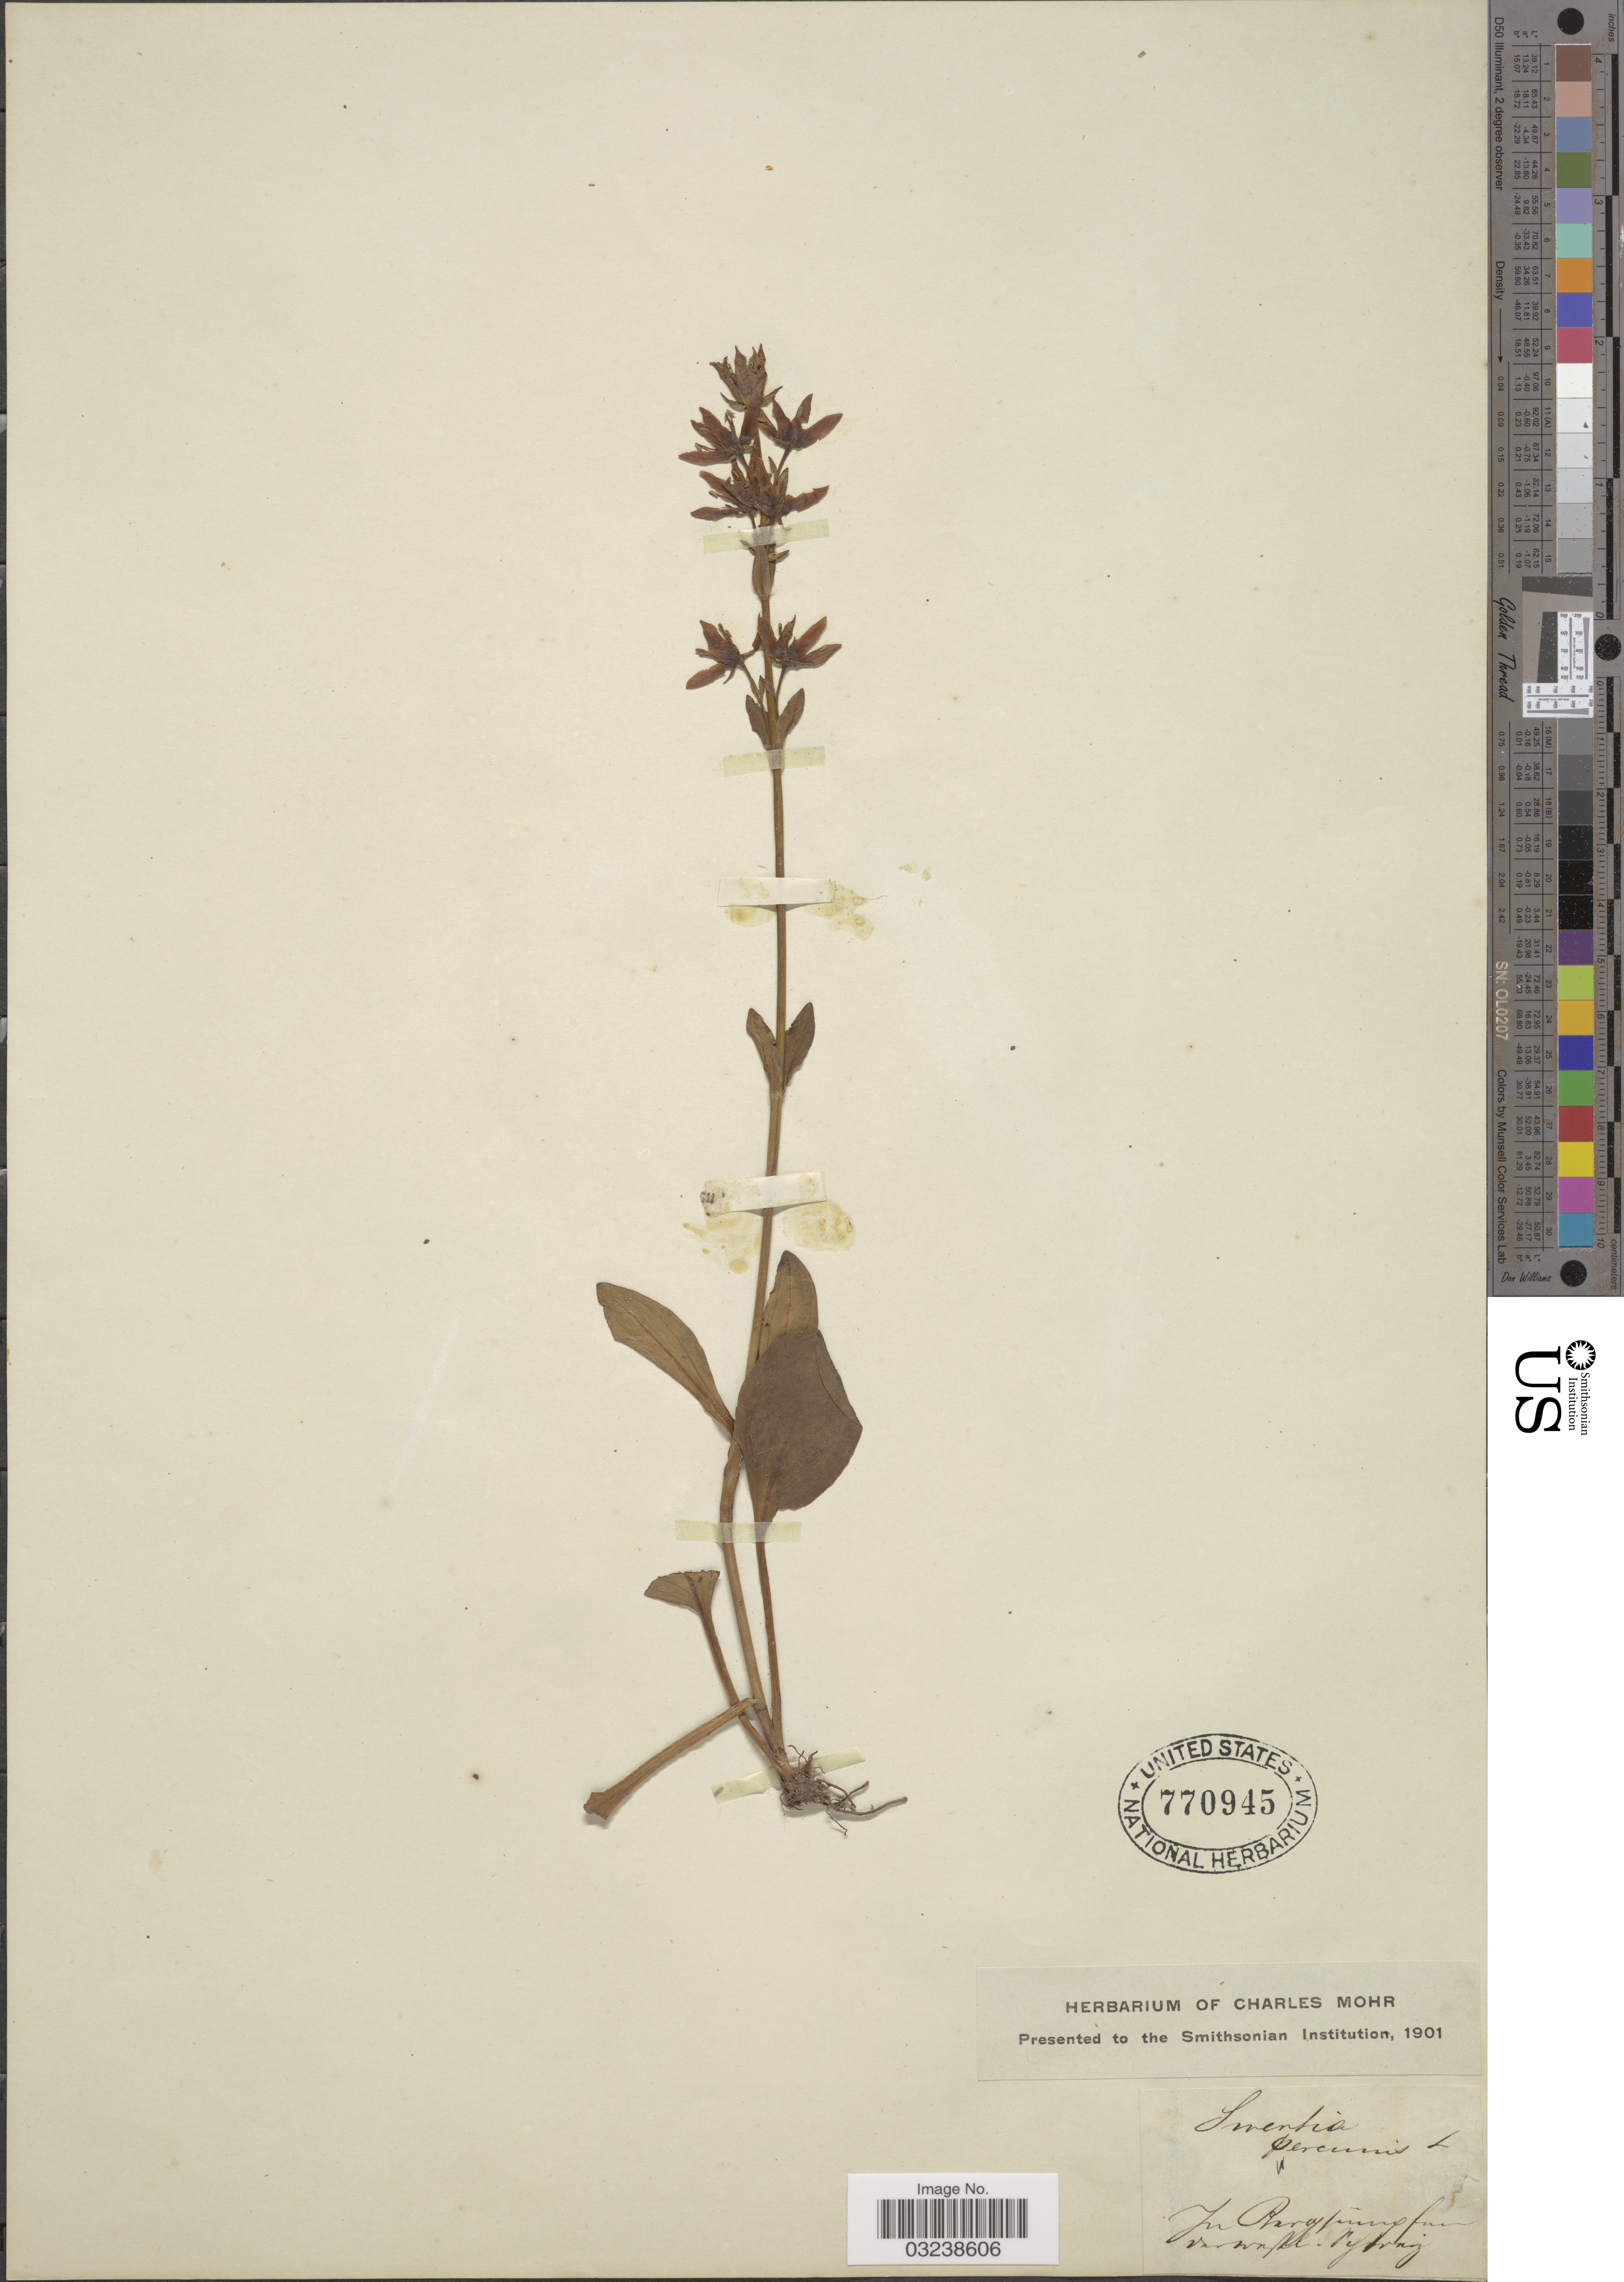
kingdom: Plantae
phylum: Tracheophyta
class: Magnoliopsida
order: Gentianales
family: Gentianaceae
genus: Swertia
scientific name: Swertia perennis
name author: L.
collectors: ex herb. Charles Mohr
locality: In [illegible text]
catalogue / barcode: US 770945